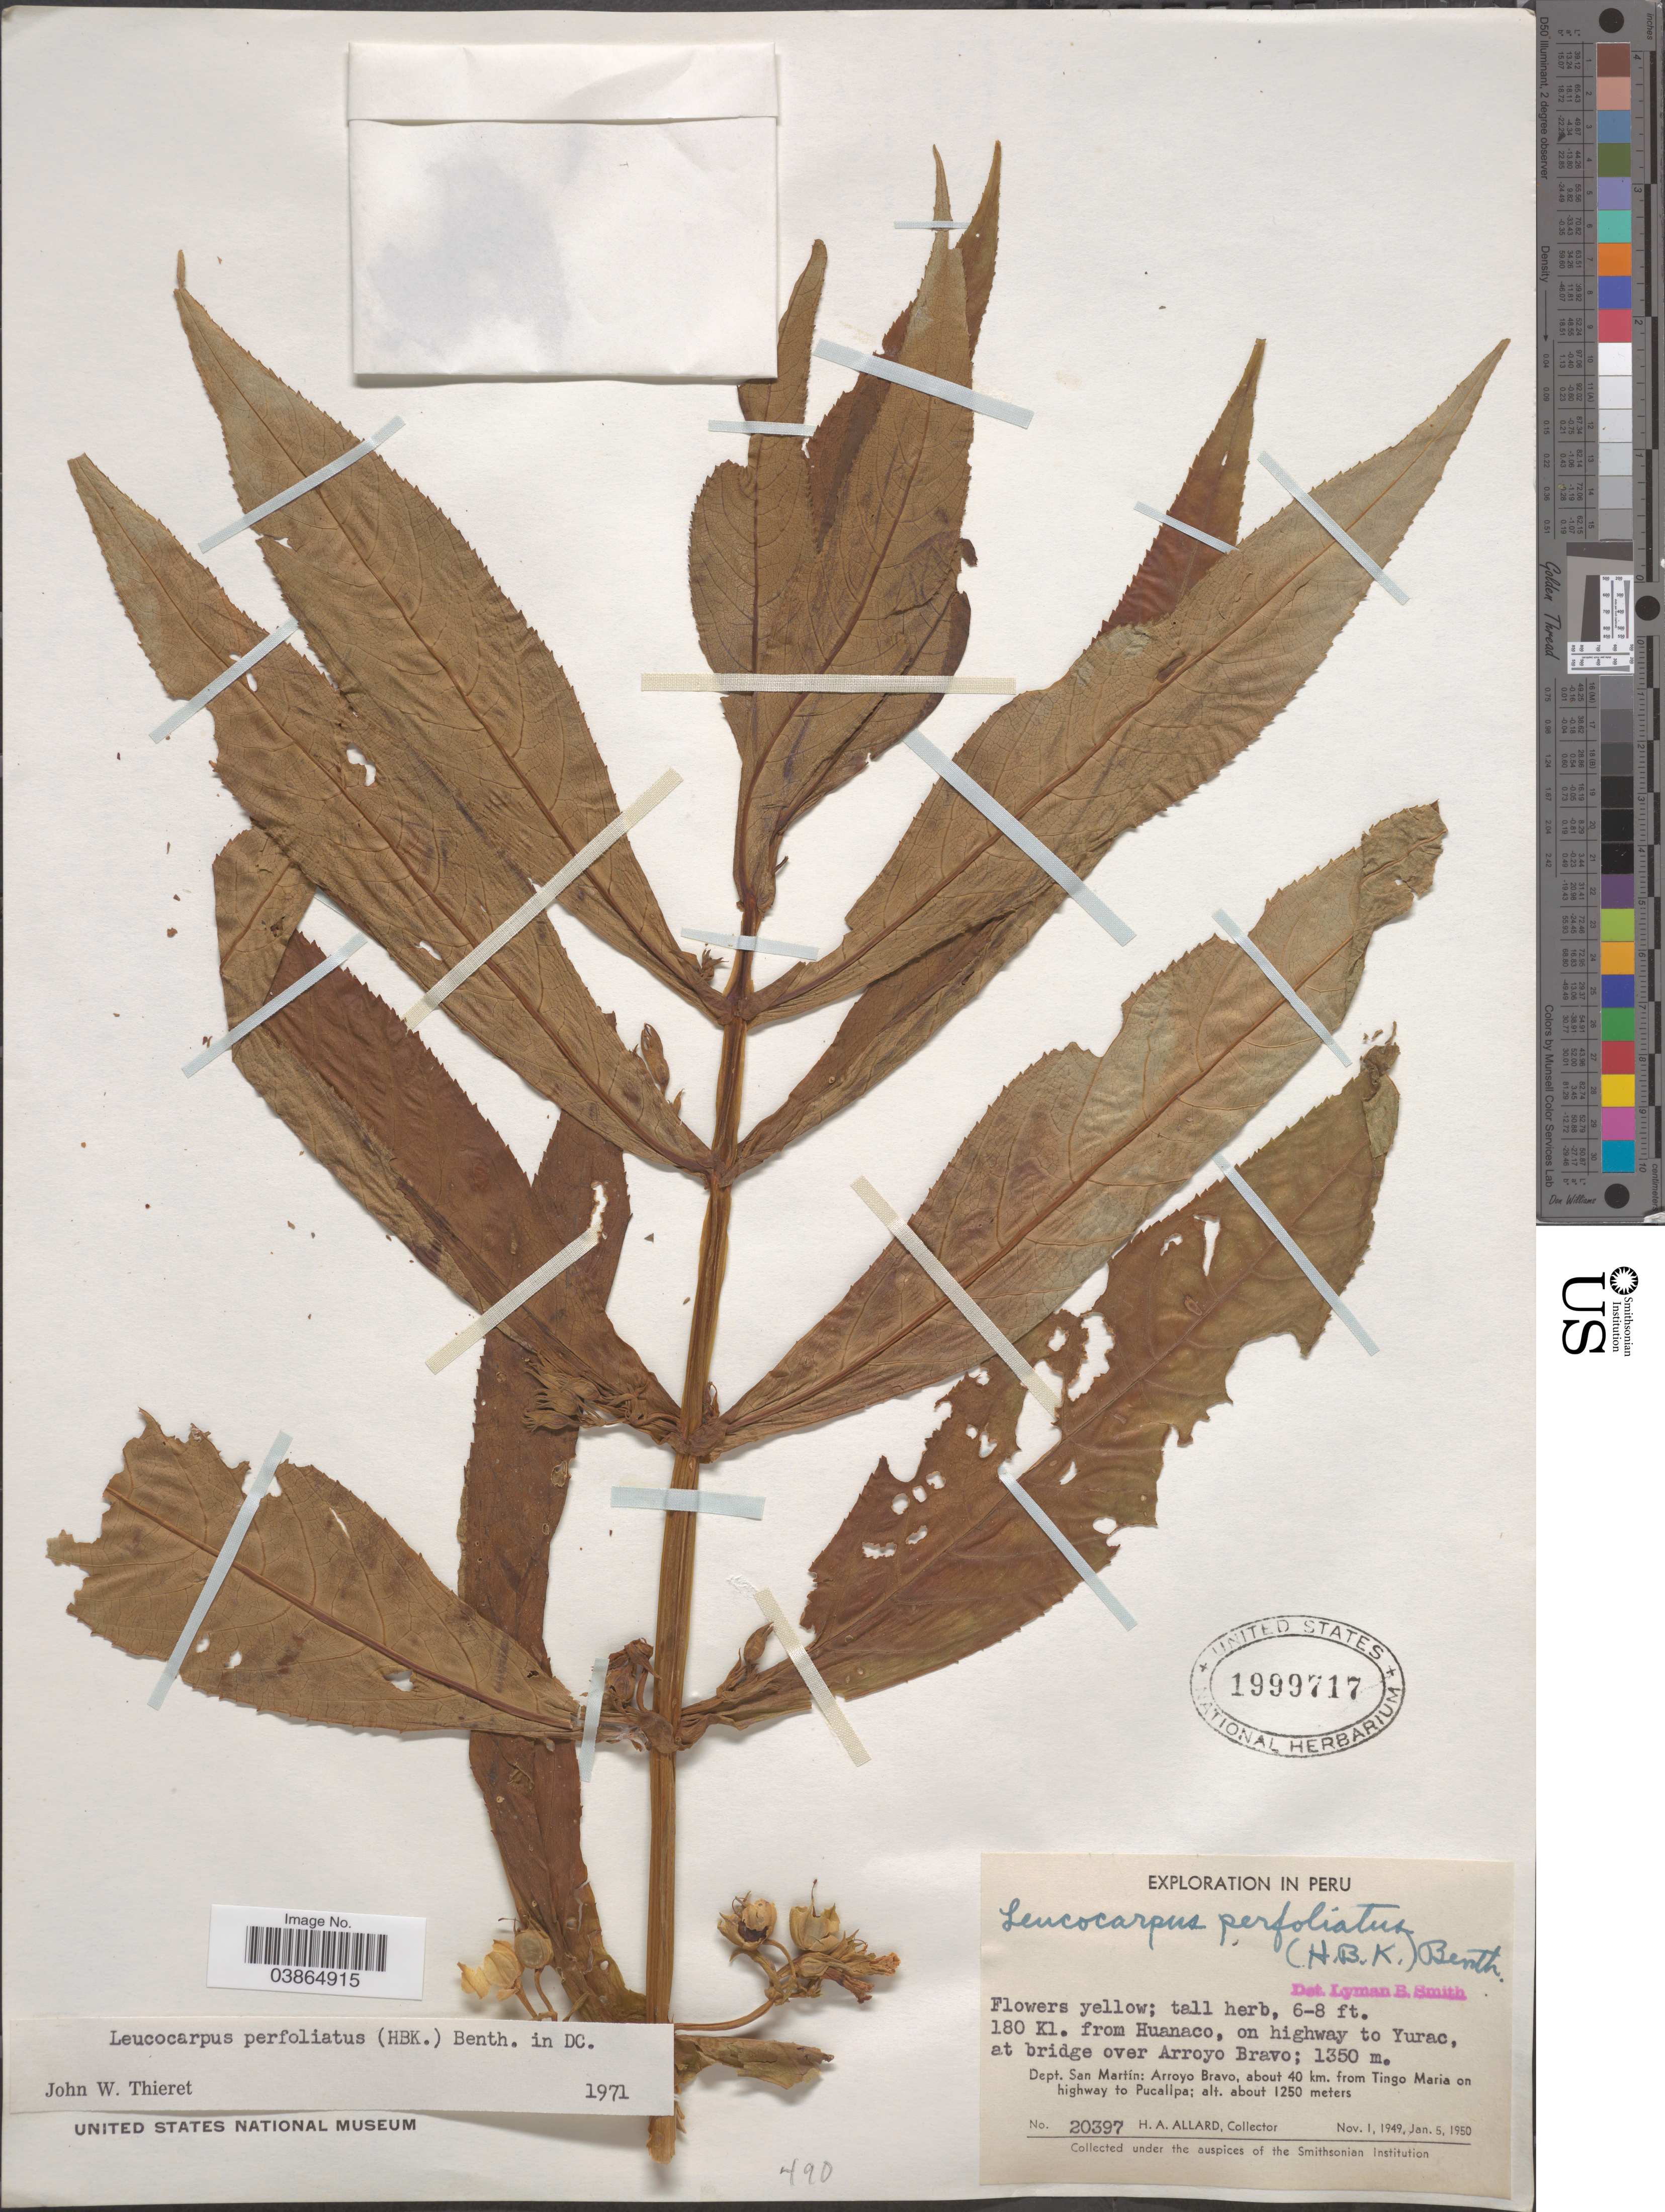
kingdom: Plantae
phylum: Tracheophyta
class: Magnoliopsida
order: Lamiales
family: Phrymaceae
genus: Leucocarpus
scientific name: Leucocarpus perfoliatus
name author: (Kunth) Benth.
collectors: H. A. Allard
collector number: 20397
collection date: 1949-11-01/1950-01-05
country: Peru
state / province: San Martín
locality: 180 Kl. from Huanaco, on highway to Yurac, at bridge over Arroyo Bravo. Dept. San Martín: Arroyo Bravo, about 40 km. from Tingo Maria on highway to Pucallpa.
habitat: on highway at bridge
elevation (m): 1250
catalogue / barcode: US 1999717